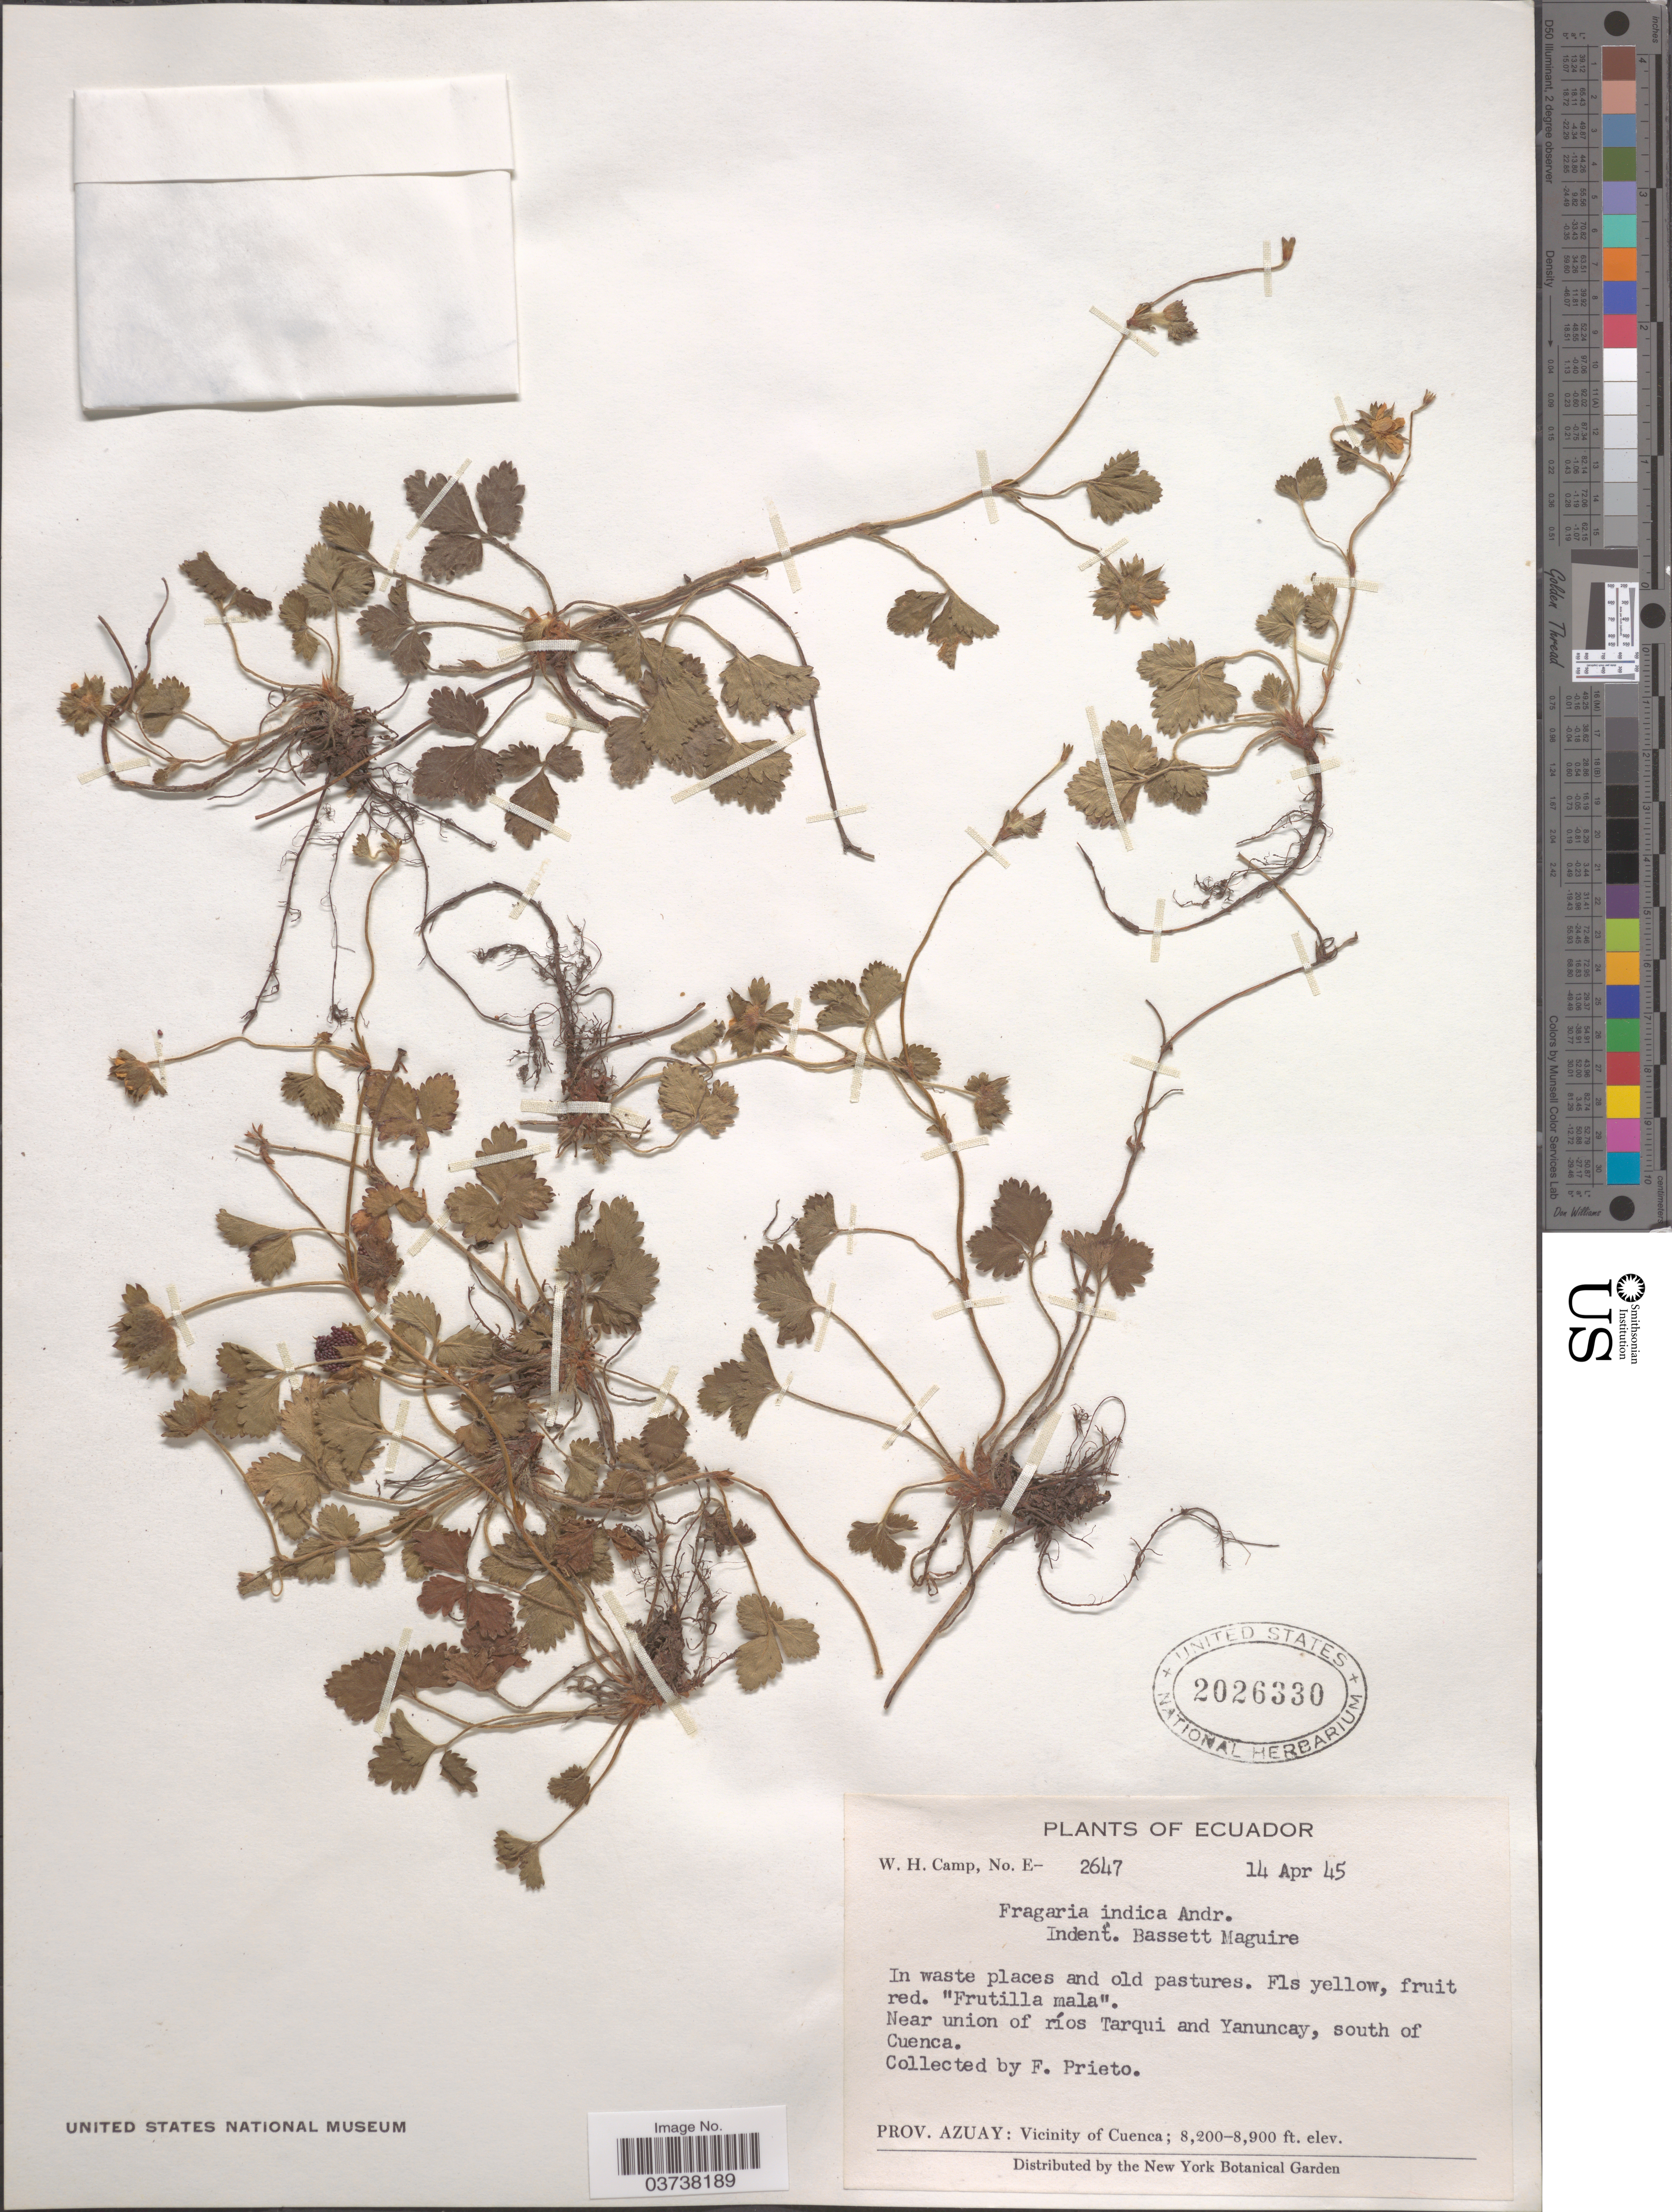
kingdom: Plantae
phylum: Tracheophyta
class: Magnoliopsida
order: Rosales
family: Rosaceae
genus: Potentilla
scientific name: Potentilla indica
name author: (Andrews) Th. Wolf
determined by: Strong, Mark T., (BOT), Smithsonian Institution - National Museum of Natural History (UNITED STATES)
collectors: F. Prieto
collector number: E-2647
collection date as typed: Transcribed d/m/y: 14/4/45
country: Ecuador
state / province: Azuay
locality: Near union of ríos Tarqui and Yanuncay, south of Cuenca. Vicinity of Cuenca.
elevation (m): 2499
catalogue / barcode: US 2026330